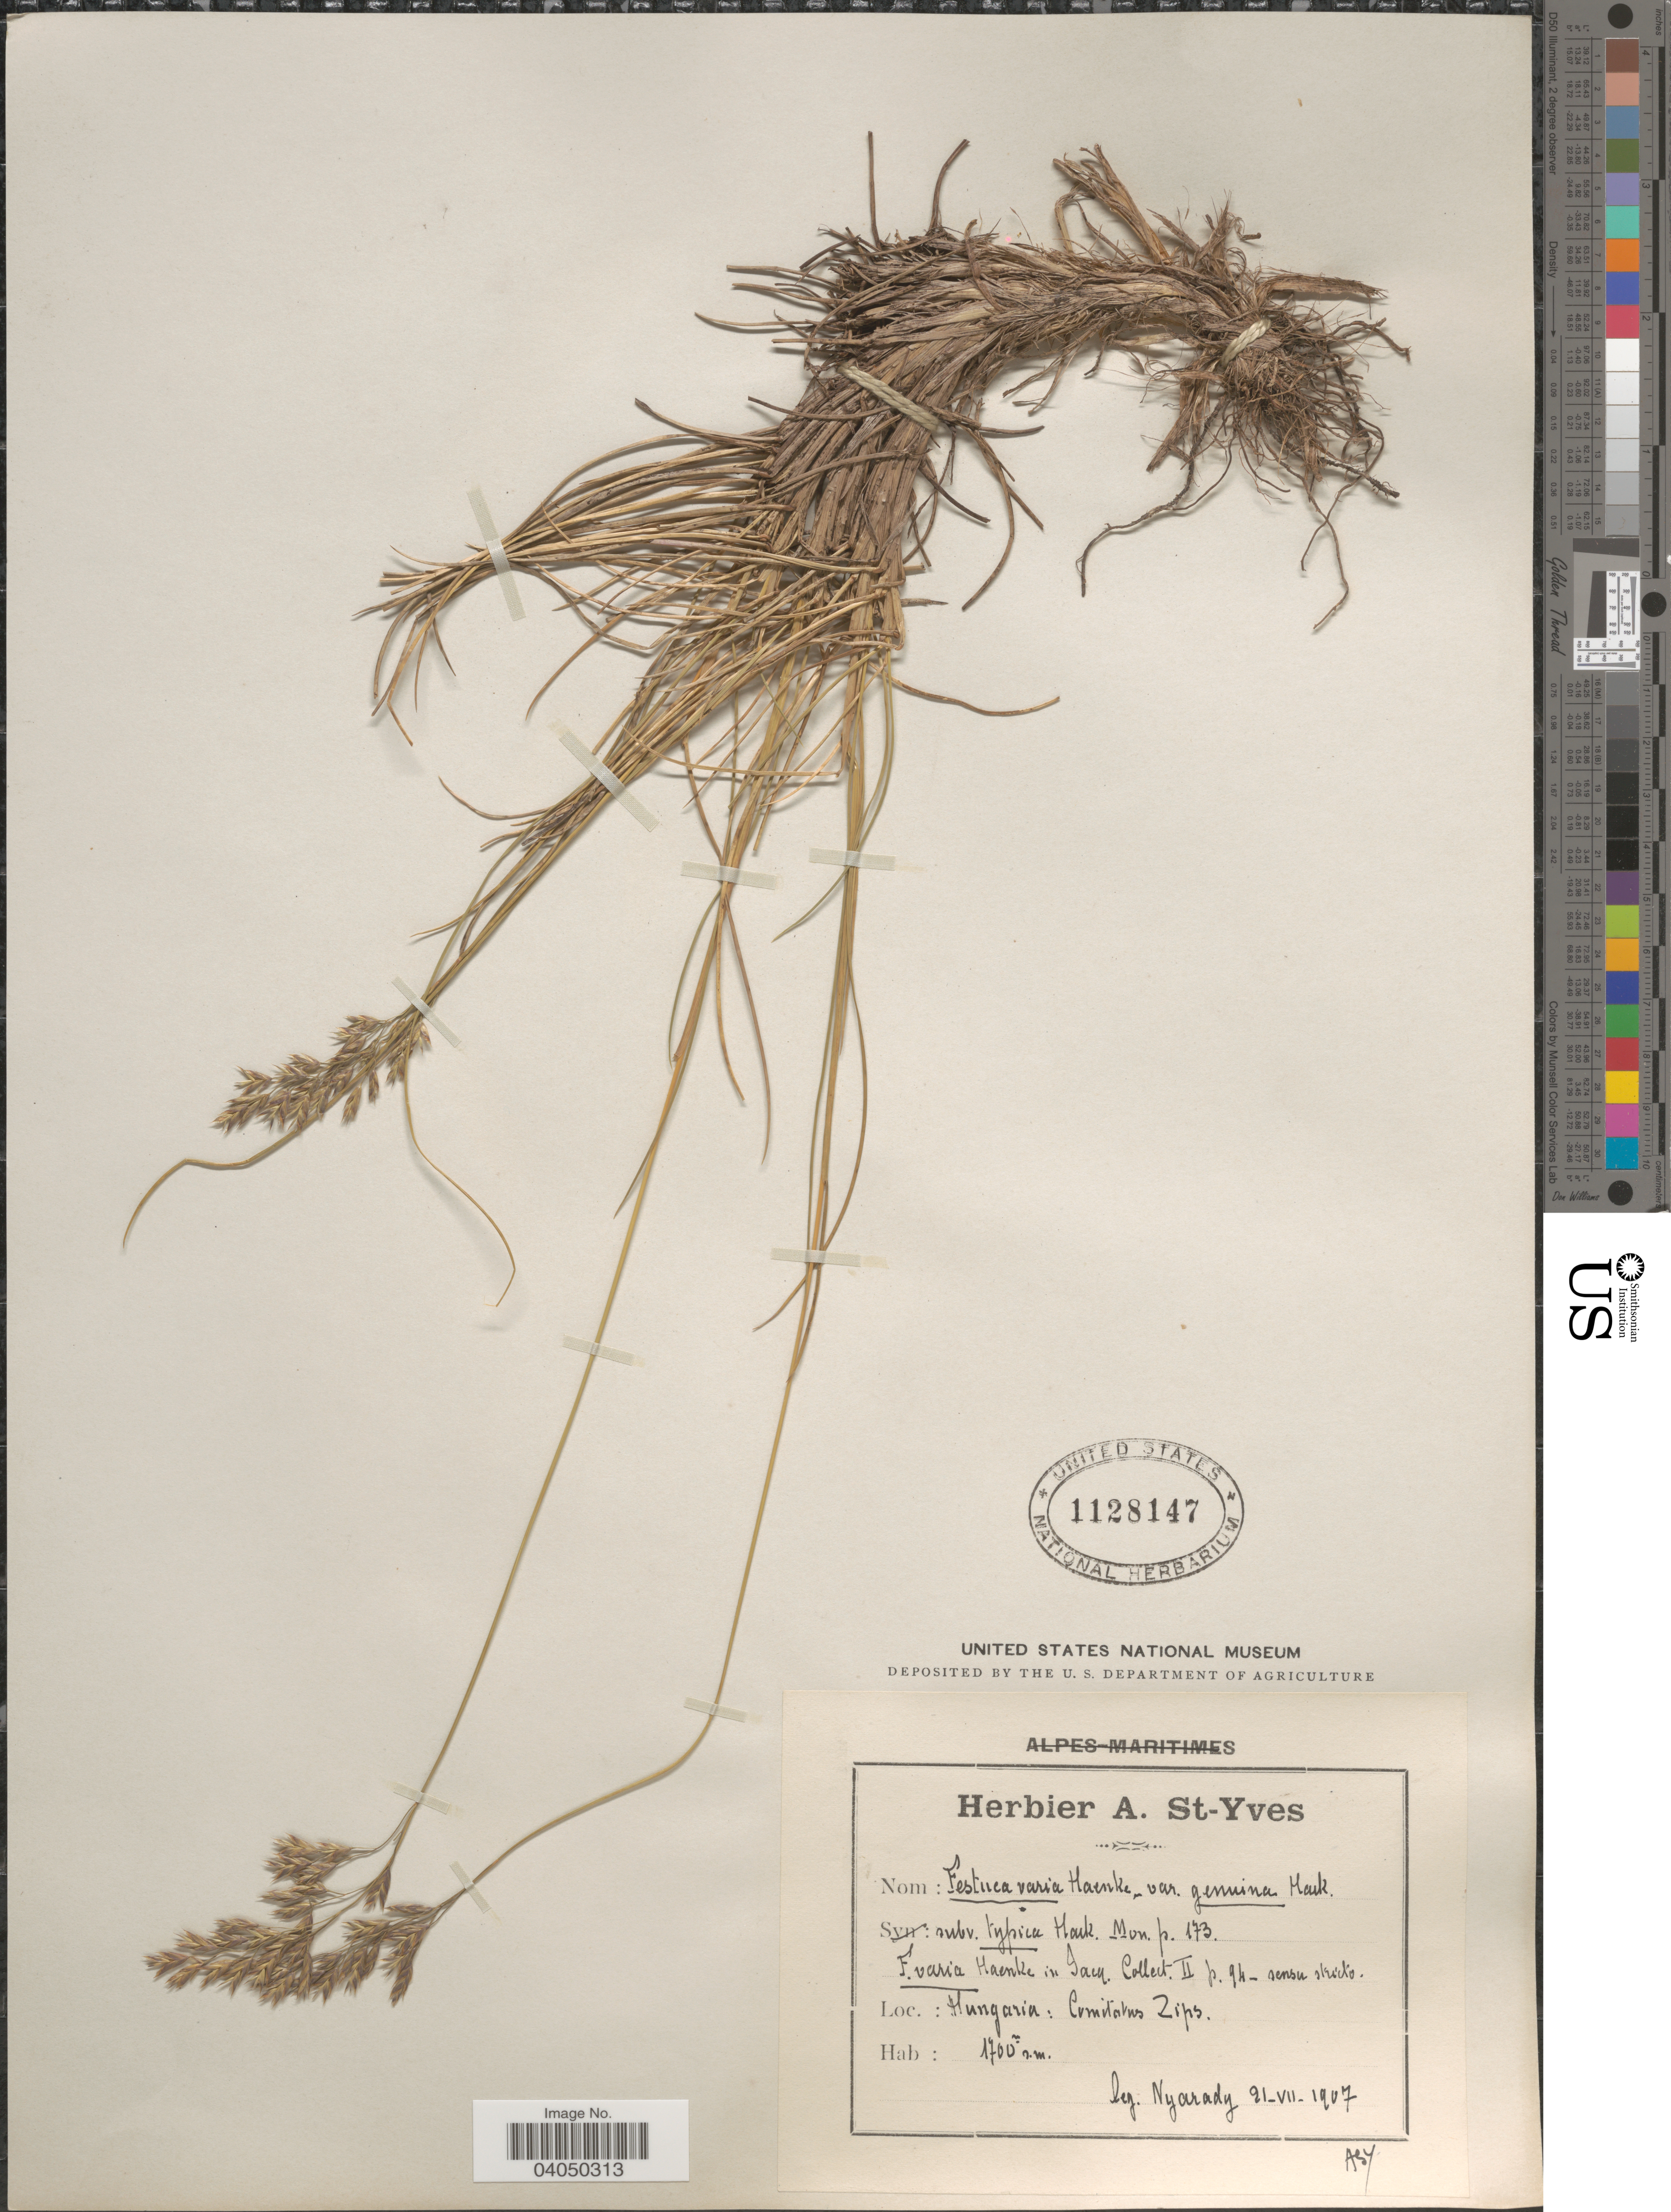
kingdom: Plantae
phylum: Tracheophyta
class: Liliopsida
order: Poales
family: Poaceae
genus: Festuca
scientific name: Festuca varia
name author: Haenke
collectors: Nyárády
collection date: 1907-07-21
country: Slovakia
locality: II p. 94- sensu stricto. [unsure placement] Hungaria: Comitatus Zips.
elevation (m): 1700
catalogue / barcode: US 1128147